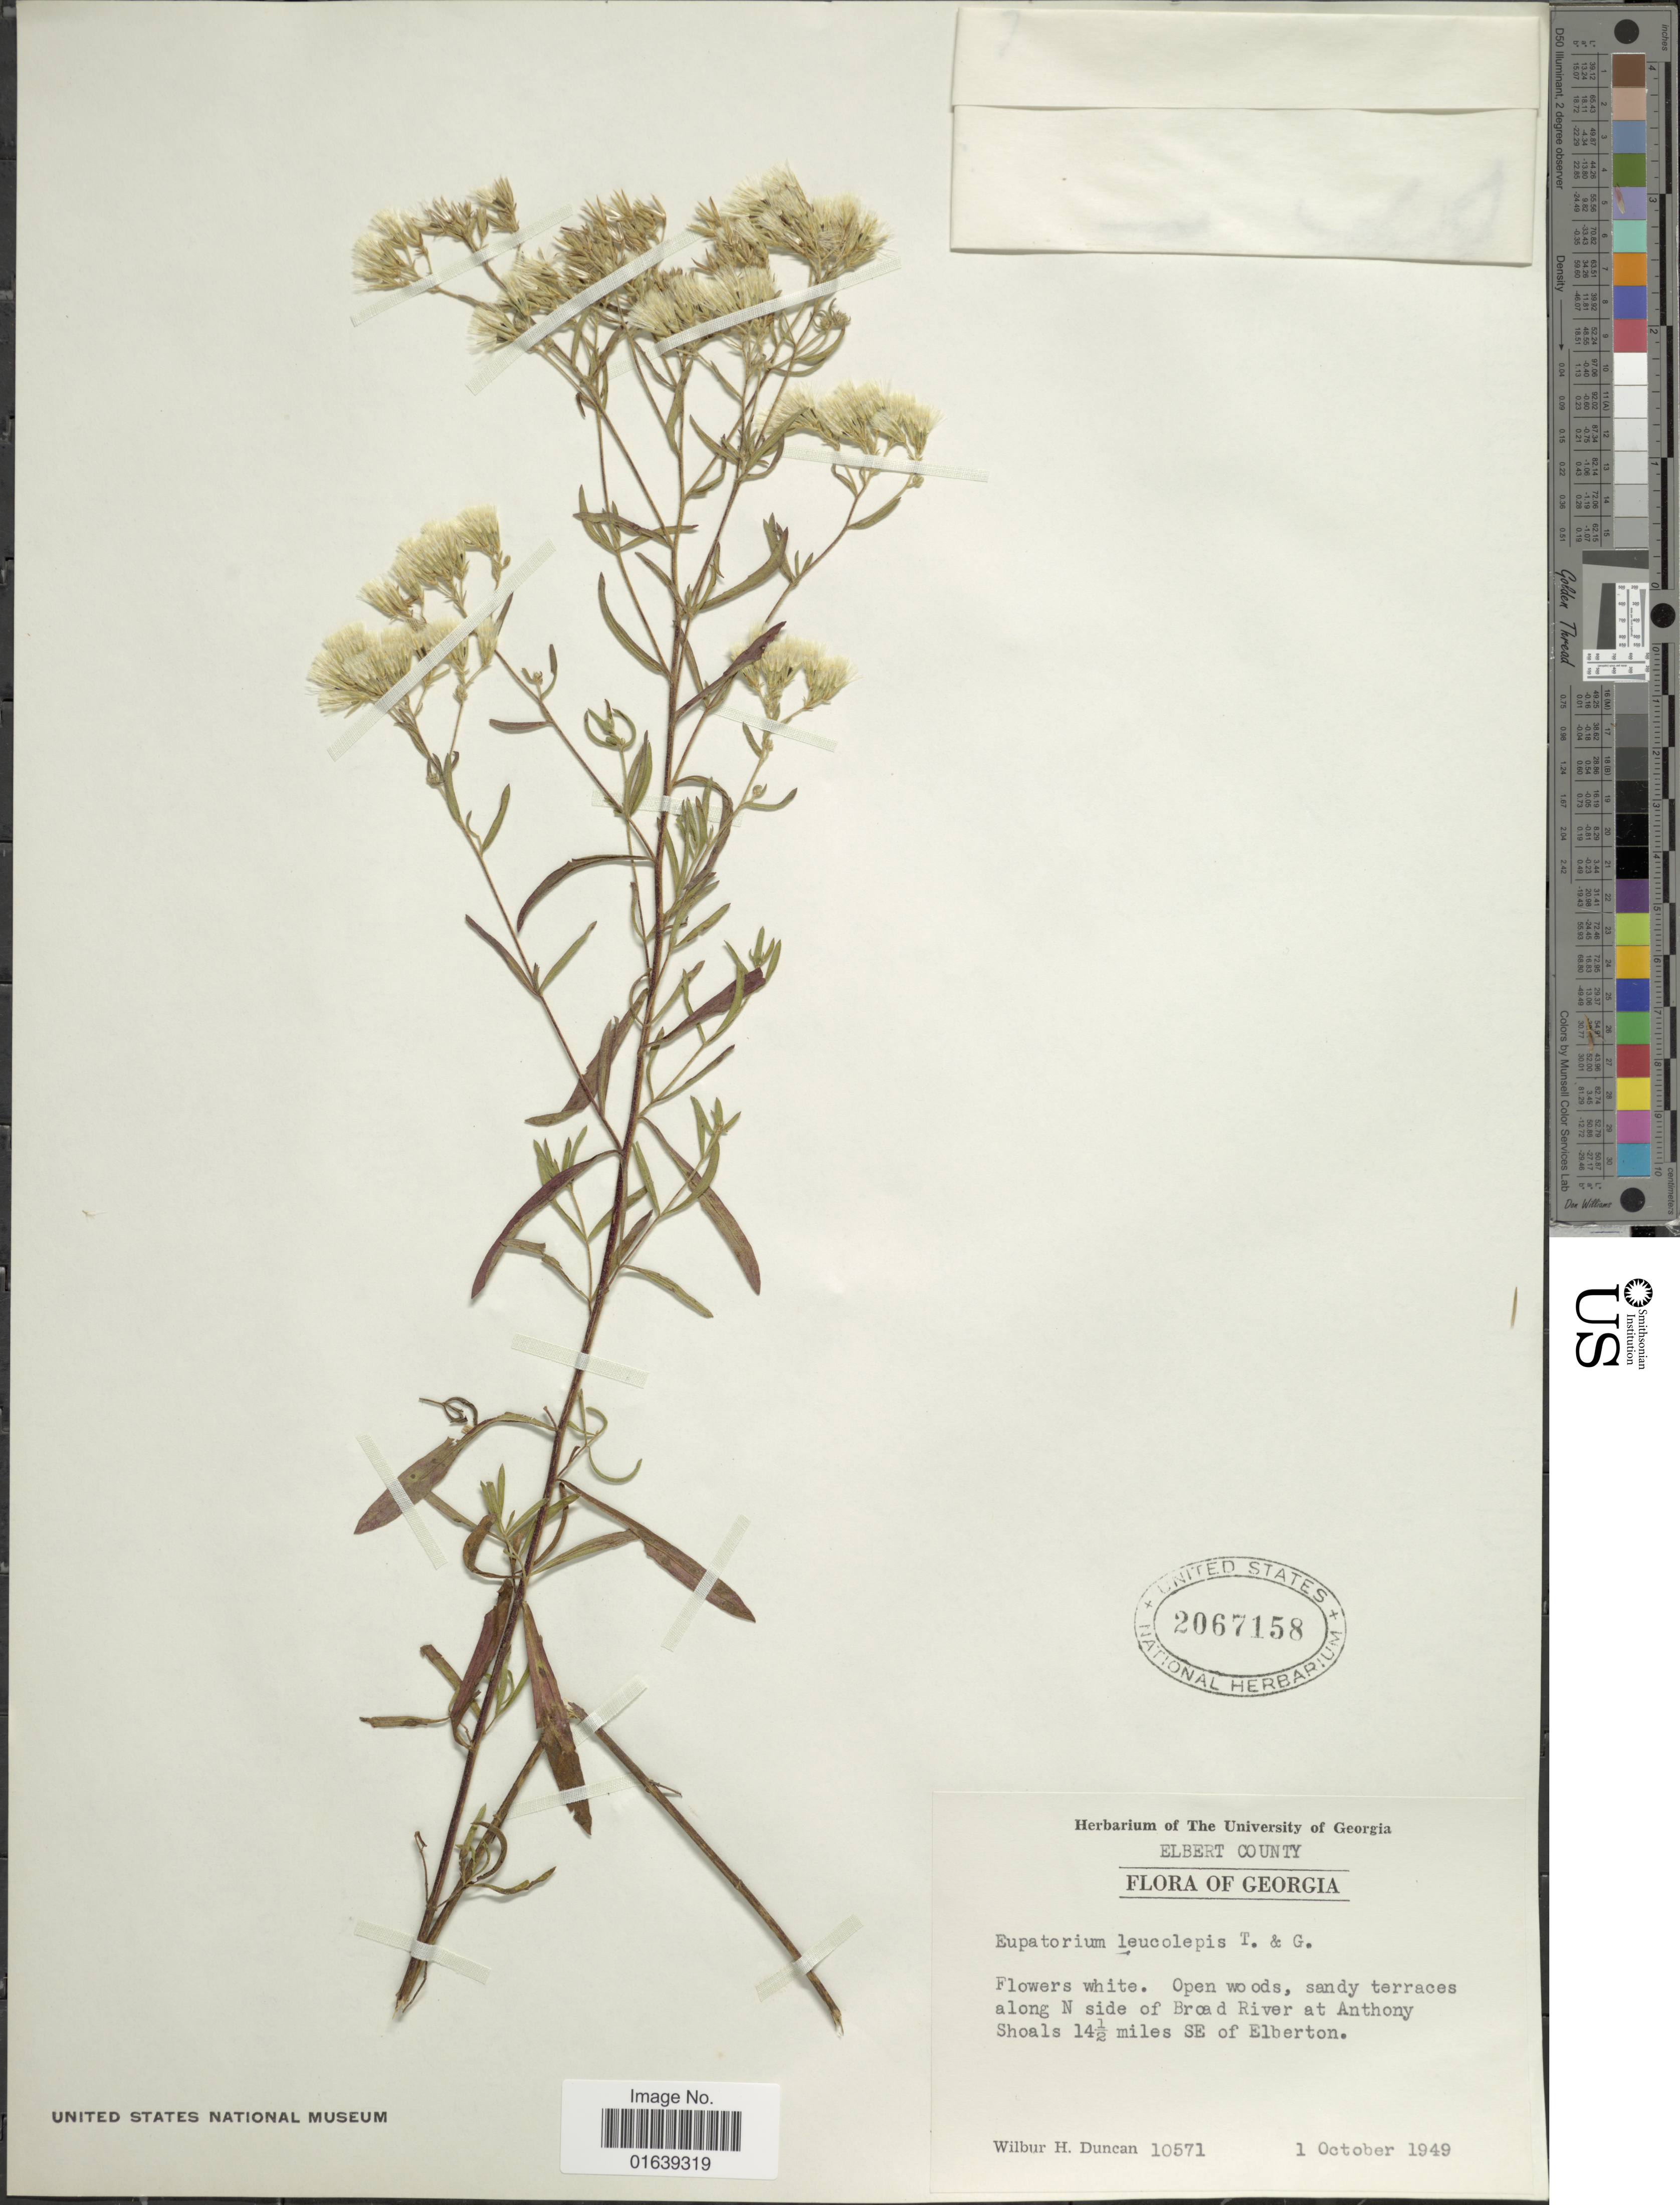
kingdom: Plantae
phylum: Tracheophyta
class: Magnoliopsida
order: Asterales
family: Asteraceae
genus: Eupatorium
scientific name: Eupatorium leucolepis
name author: (DC.) Torr. & A. Gray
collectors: W. H. Duncan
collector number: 10571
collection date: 1949-10-01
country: United States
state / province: Georgia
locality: Elbert County. Georgia. Open woods, sandy terraces along N side of Broad River at Anthony Shoals 14.5 miles SE of Elberton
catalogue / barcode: US 2067158